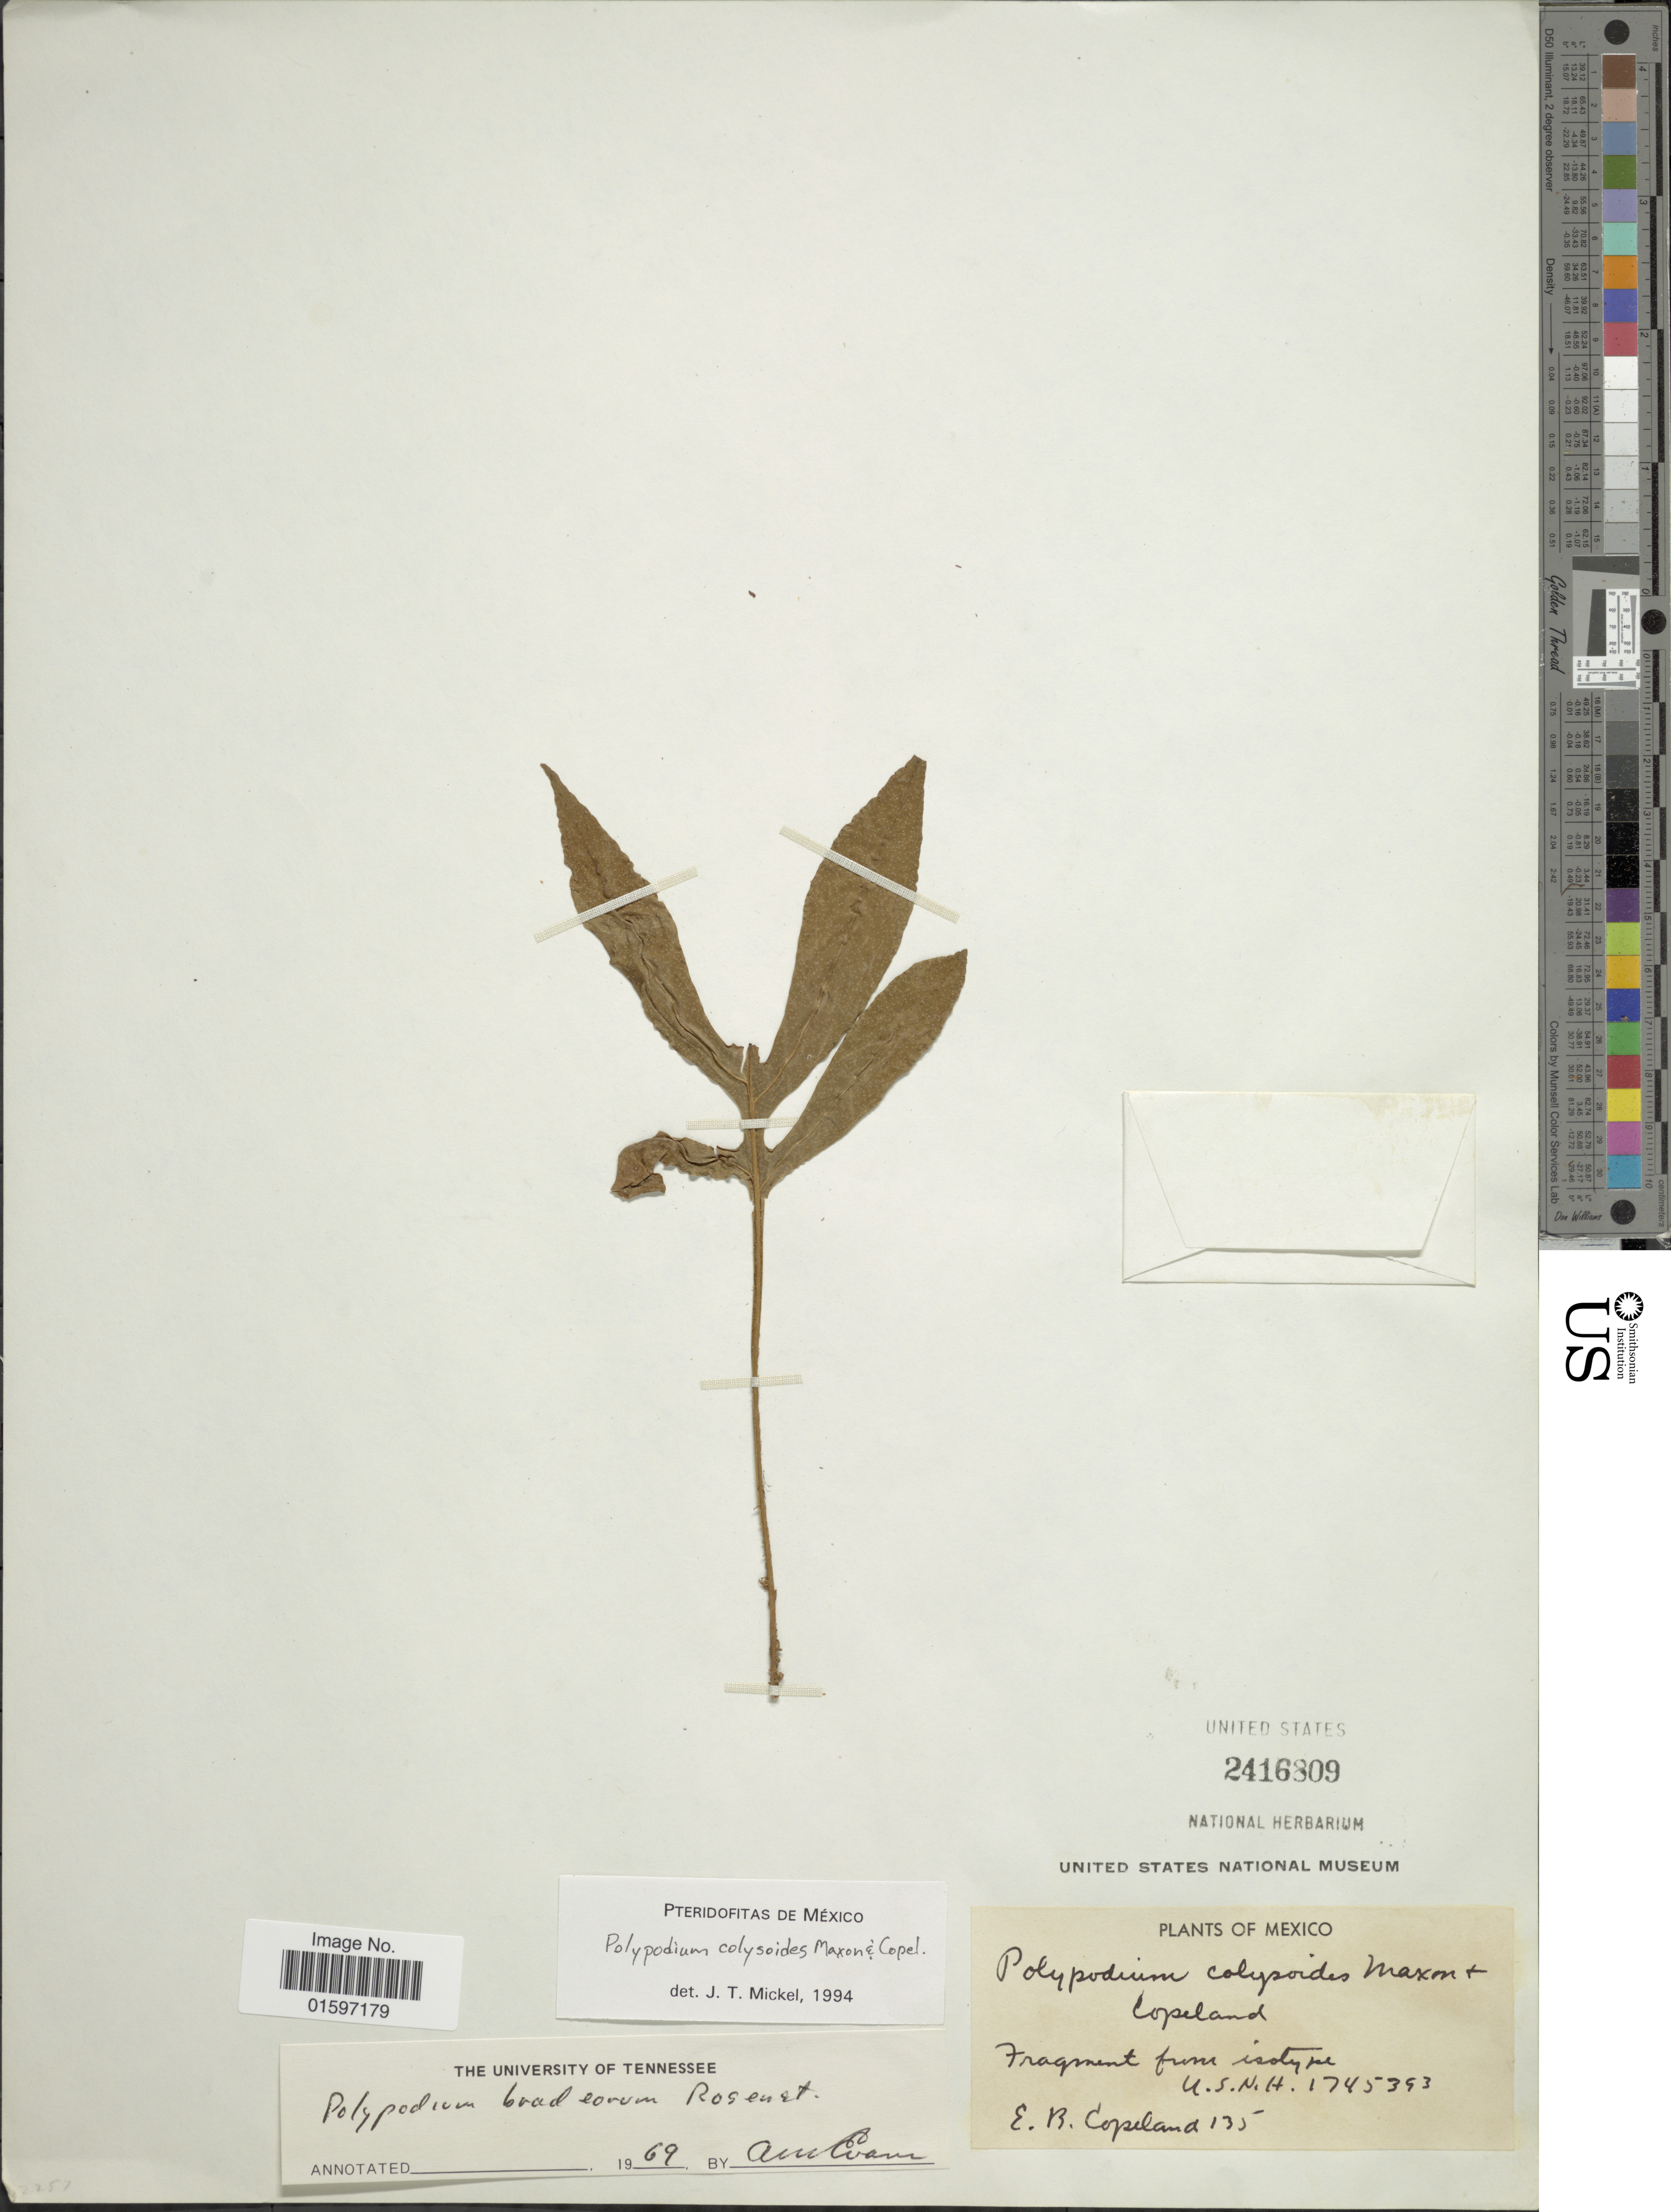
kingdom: Plantae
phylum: Tracheophyta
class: Polypodiopsida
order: Polypodiales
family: Polypodiaceae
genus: Pleopeltis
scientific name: Pleopeltis bradeorum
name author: (Rosenst.)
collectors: E. B. Copeland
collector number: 135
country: Mexico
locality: Fragment from isotype, U. S. N. H. 1745393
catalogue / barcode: US 2416809